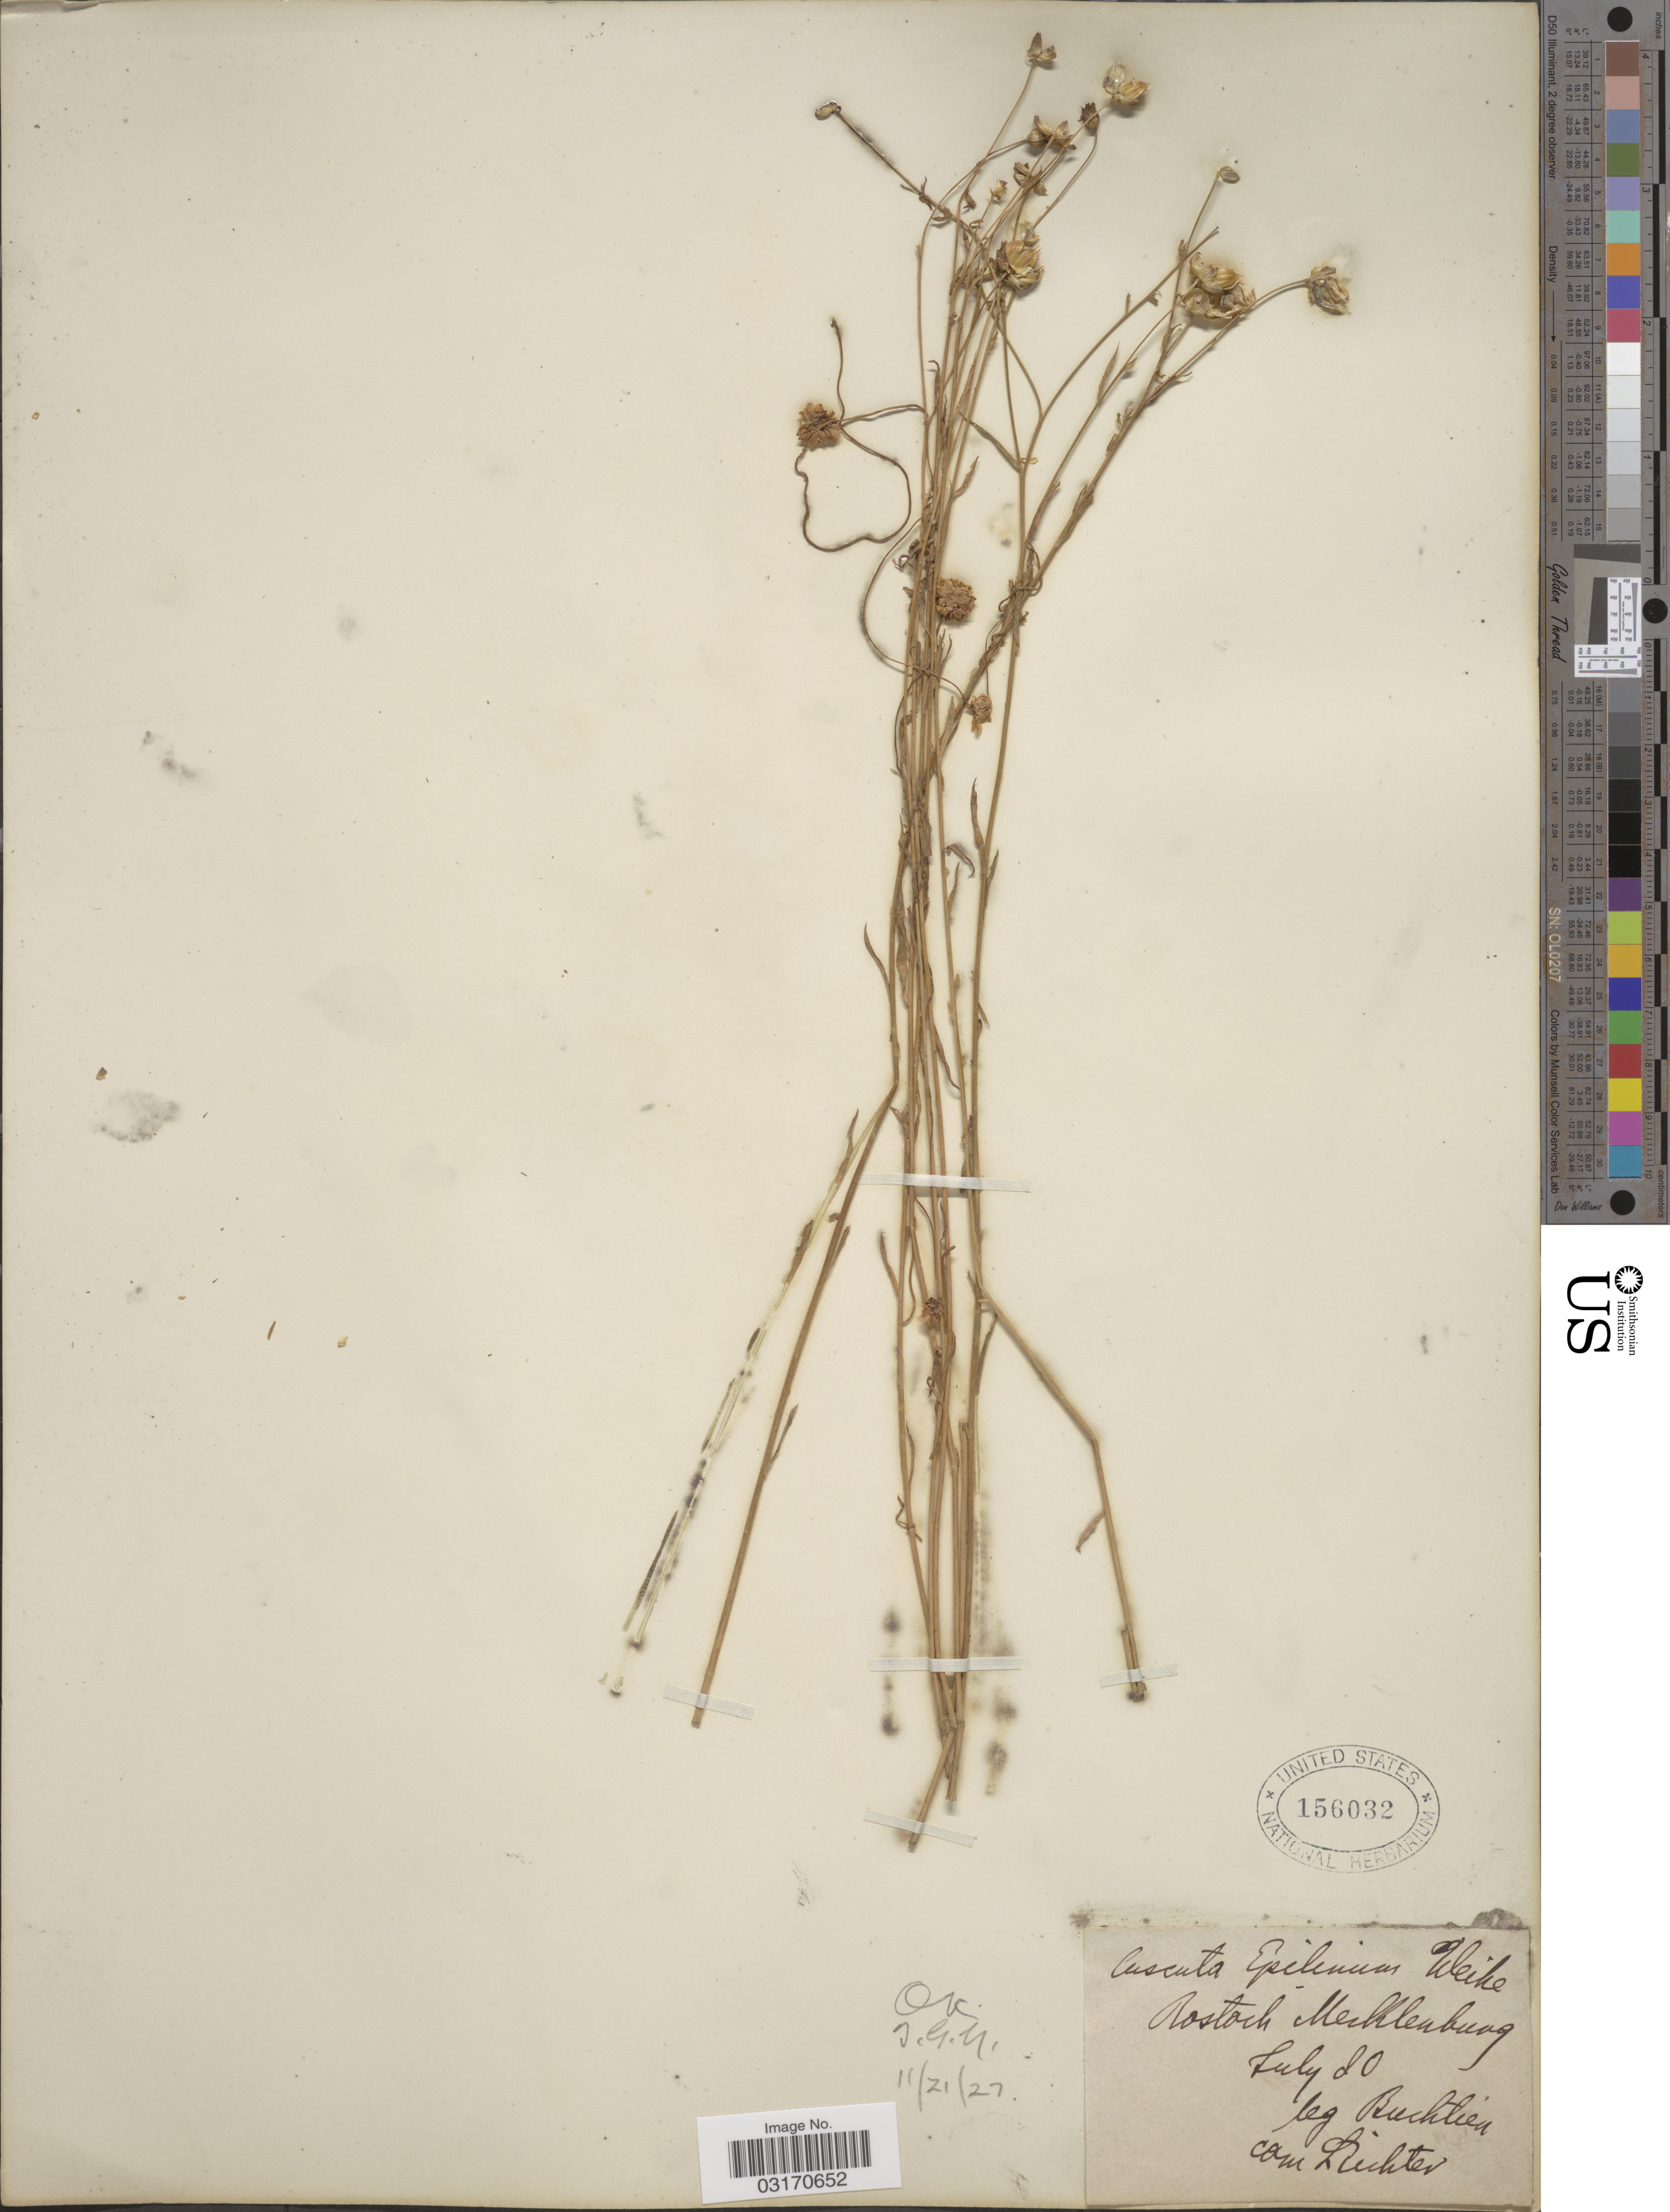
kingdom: Plantae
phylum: Tracheophyta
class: Magnoliopsida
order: Solanales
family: Convolvulaceae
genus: Cuscuta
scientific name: Cuscuta epilinum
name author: Weihe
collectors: Buchtien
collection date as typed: Transcribed d/m/y: /7/80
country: Germany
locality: Rostock Mecklenburg.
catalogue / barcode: US 156032